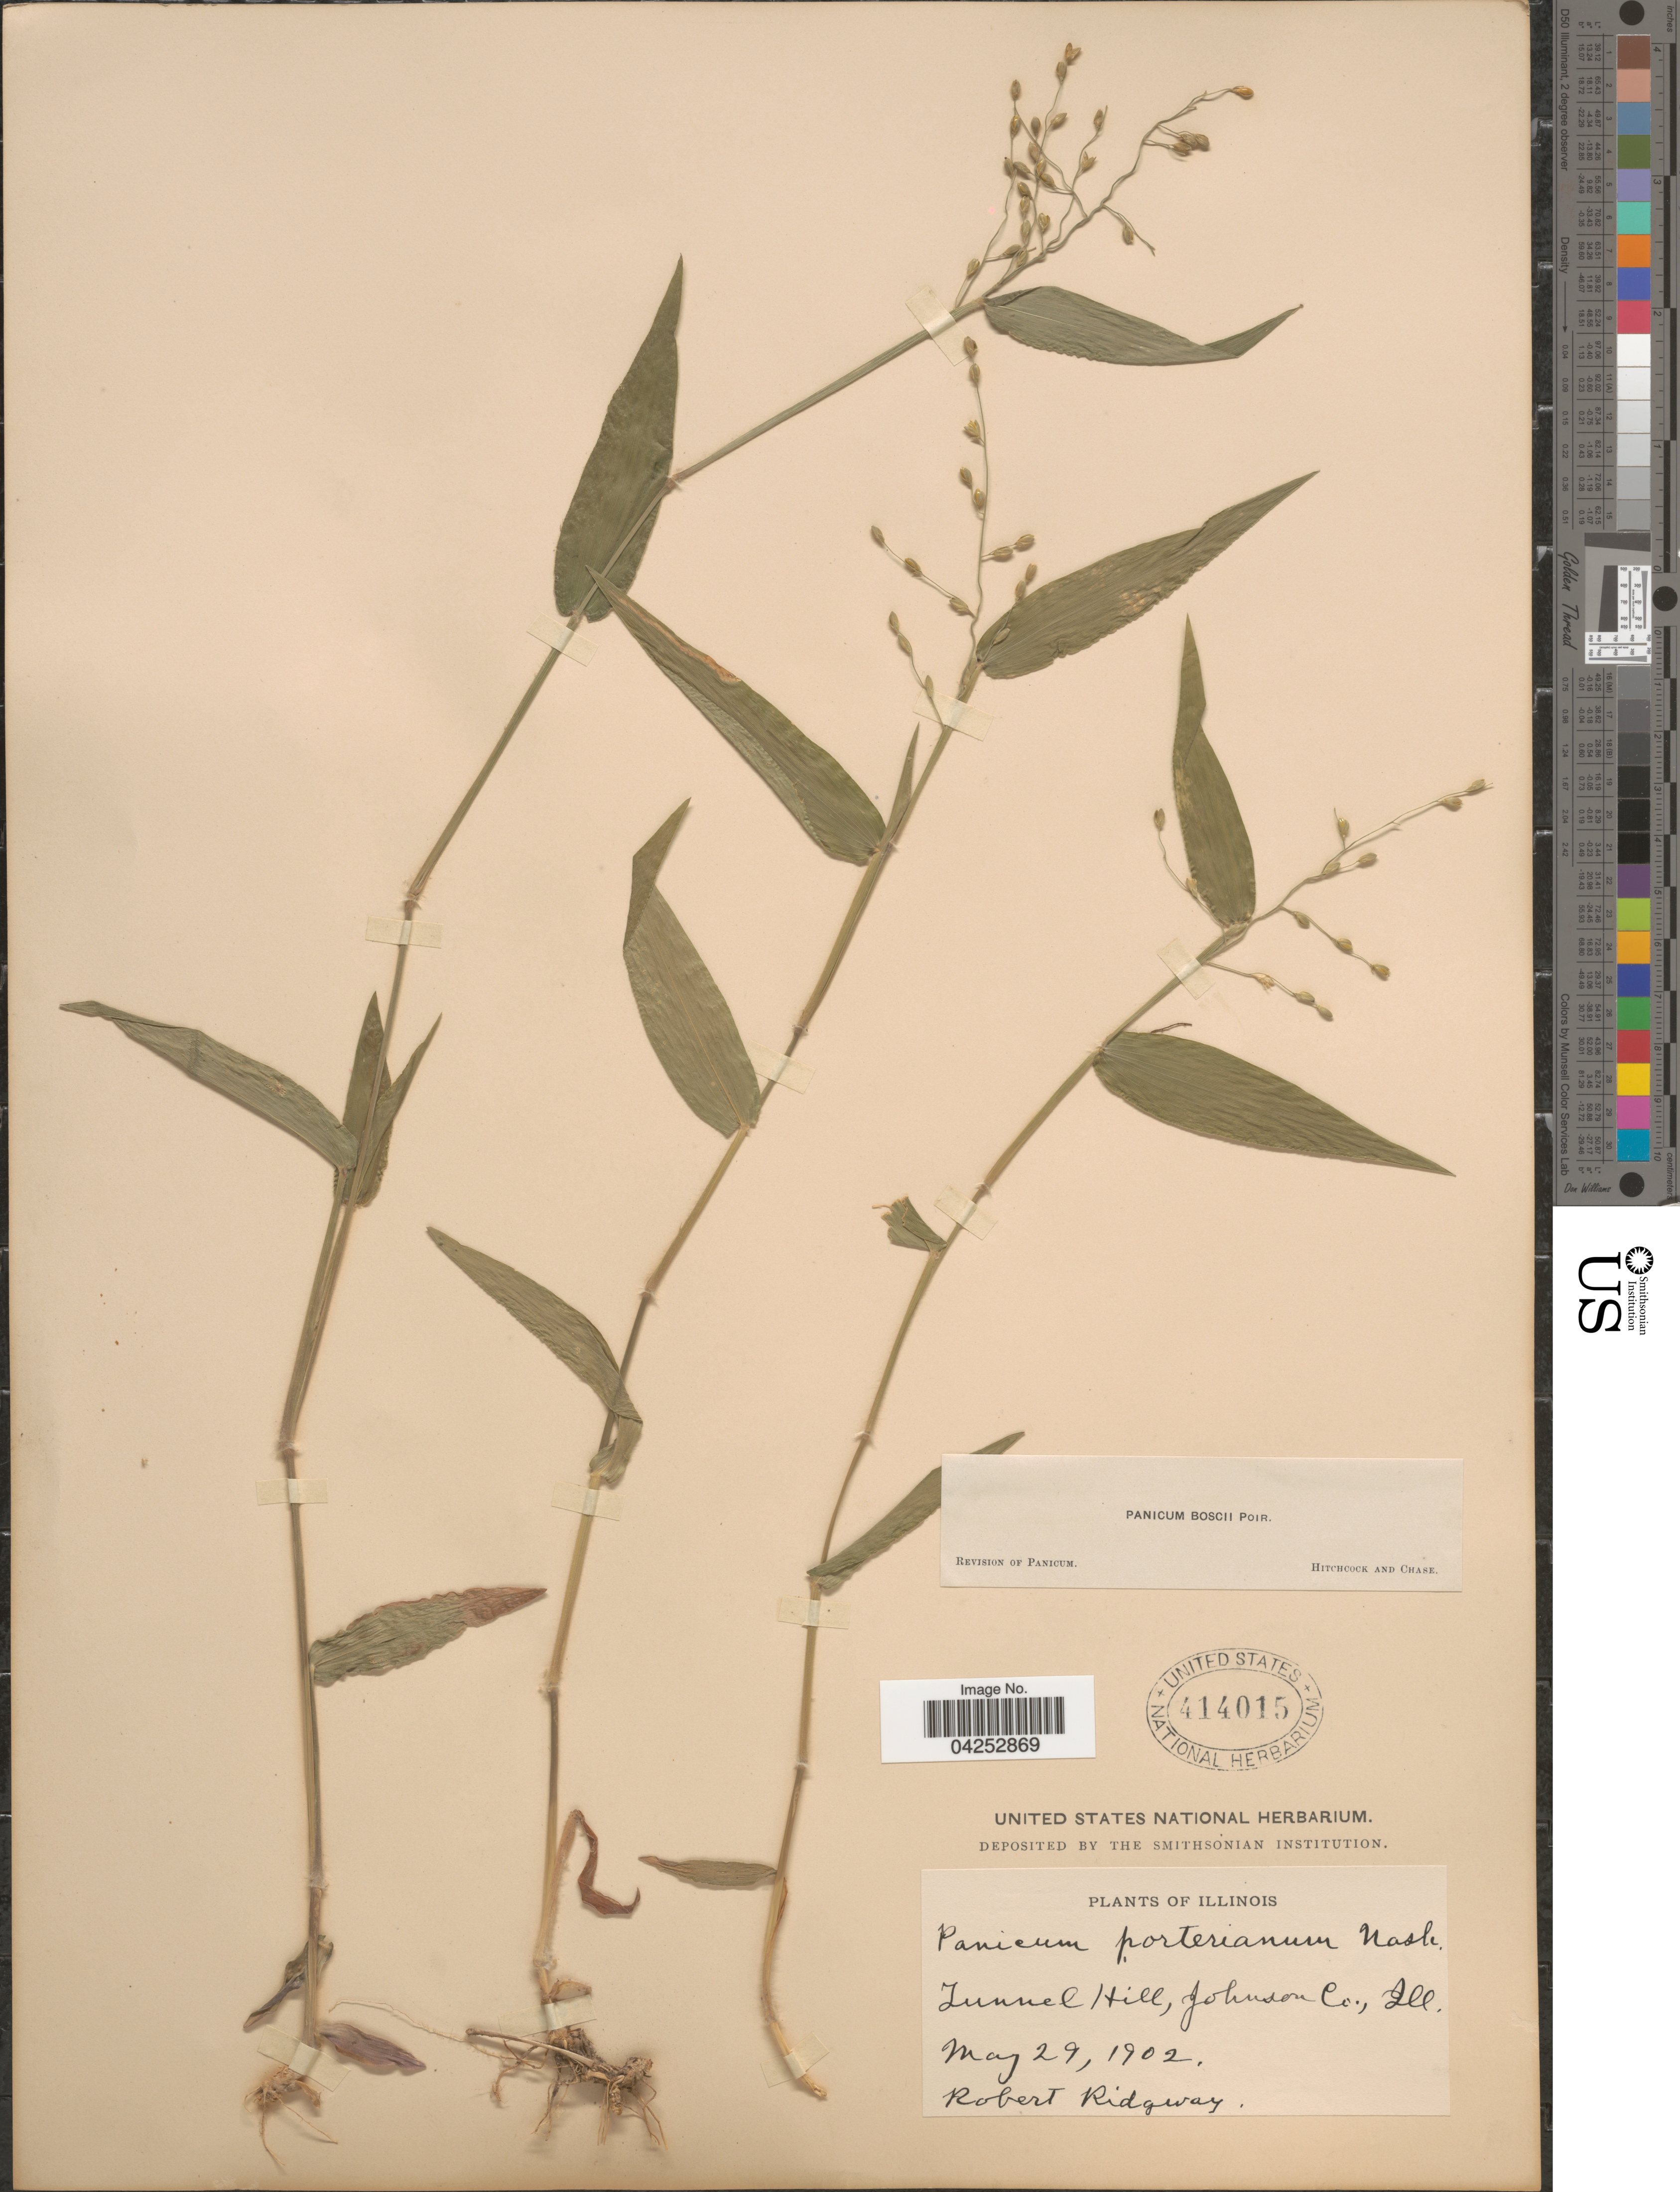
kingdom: Plantae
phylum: Tracheophyta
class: Liliopsida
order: Poales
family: Poaceae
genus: Dichanthelium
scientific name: Dichanthelium boscii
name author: (Poir.) Gould & C.A. Clark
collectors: R. Ridgway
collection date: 1902-05-29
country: United States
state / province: Illinois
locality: Tunnel Hill, Johnson Co.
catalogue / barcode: US 414015